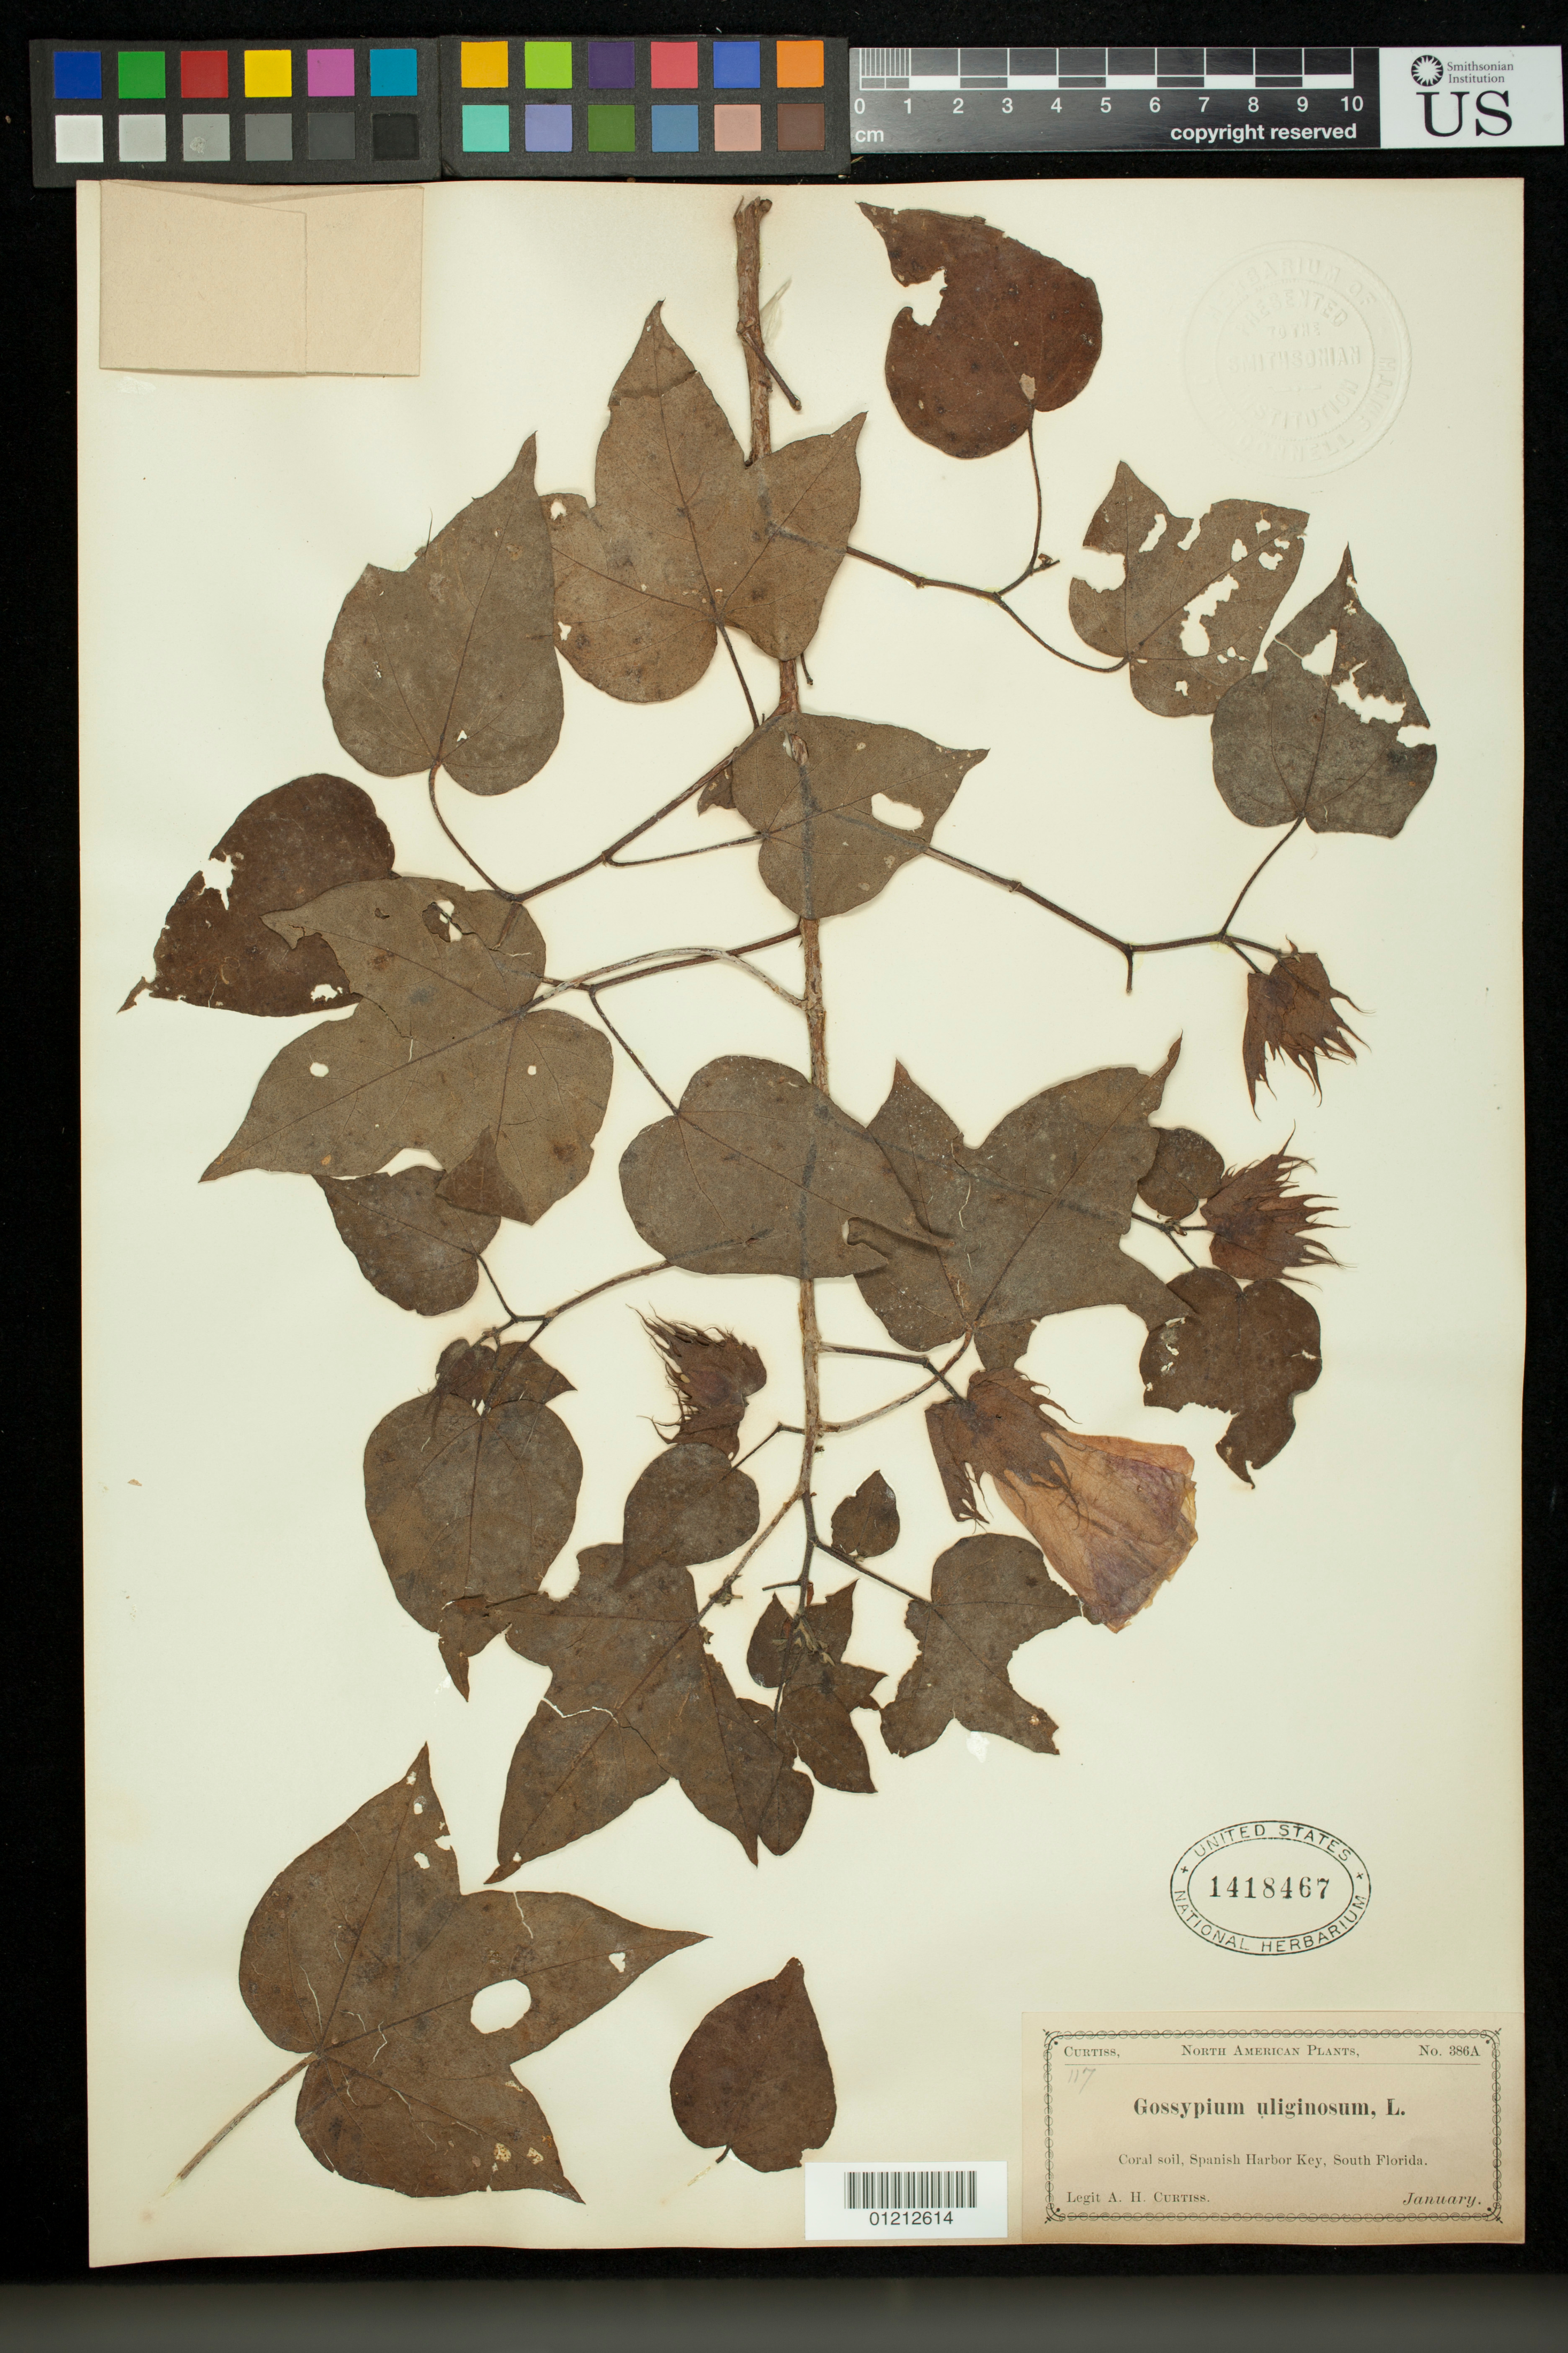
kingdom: Plantae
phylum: Tracheophyta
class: Magnoliopsida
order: Malvales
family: Malvaceae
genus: Gossypium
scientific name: Gossypium punctatum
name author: Schumach. & Thonn.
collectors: A. H. Curtiss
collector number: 117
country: United States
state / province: Florida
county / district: Monroe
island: Spanish Harbor Key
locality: Spanish Harbor Key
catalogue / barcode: US 1418467